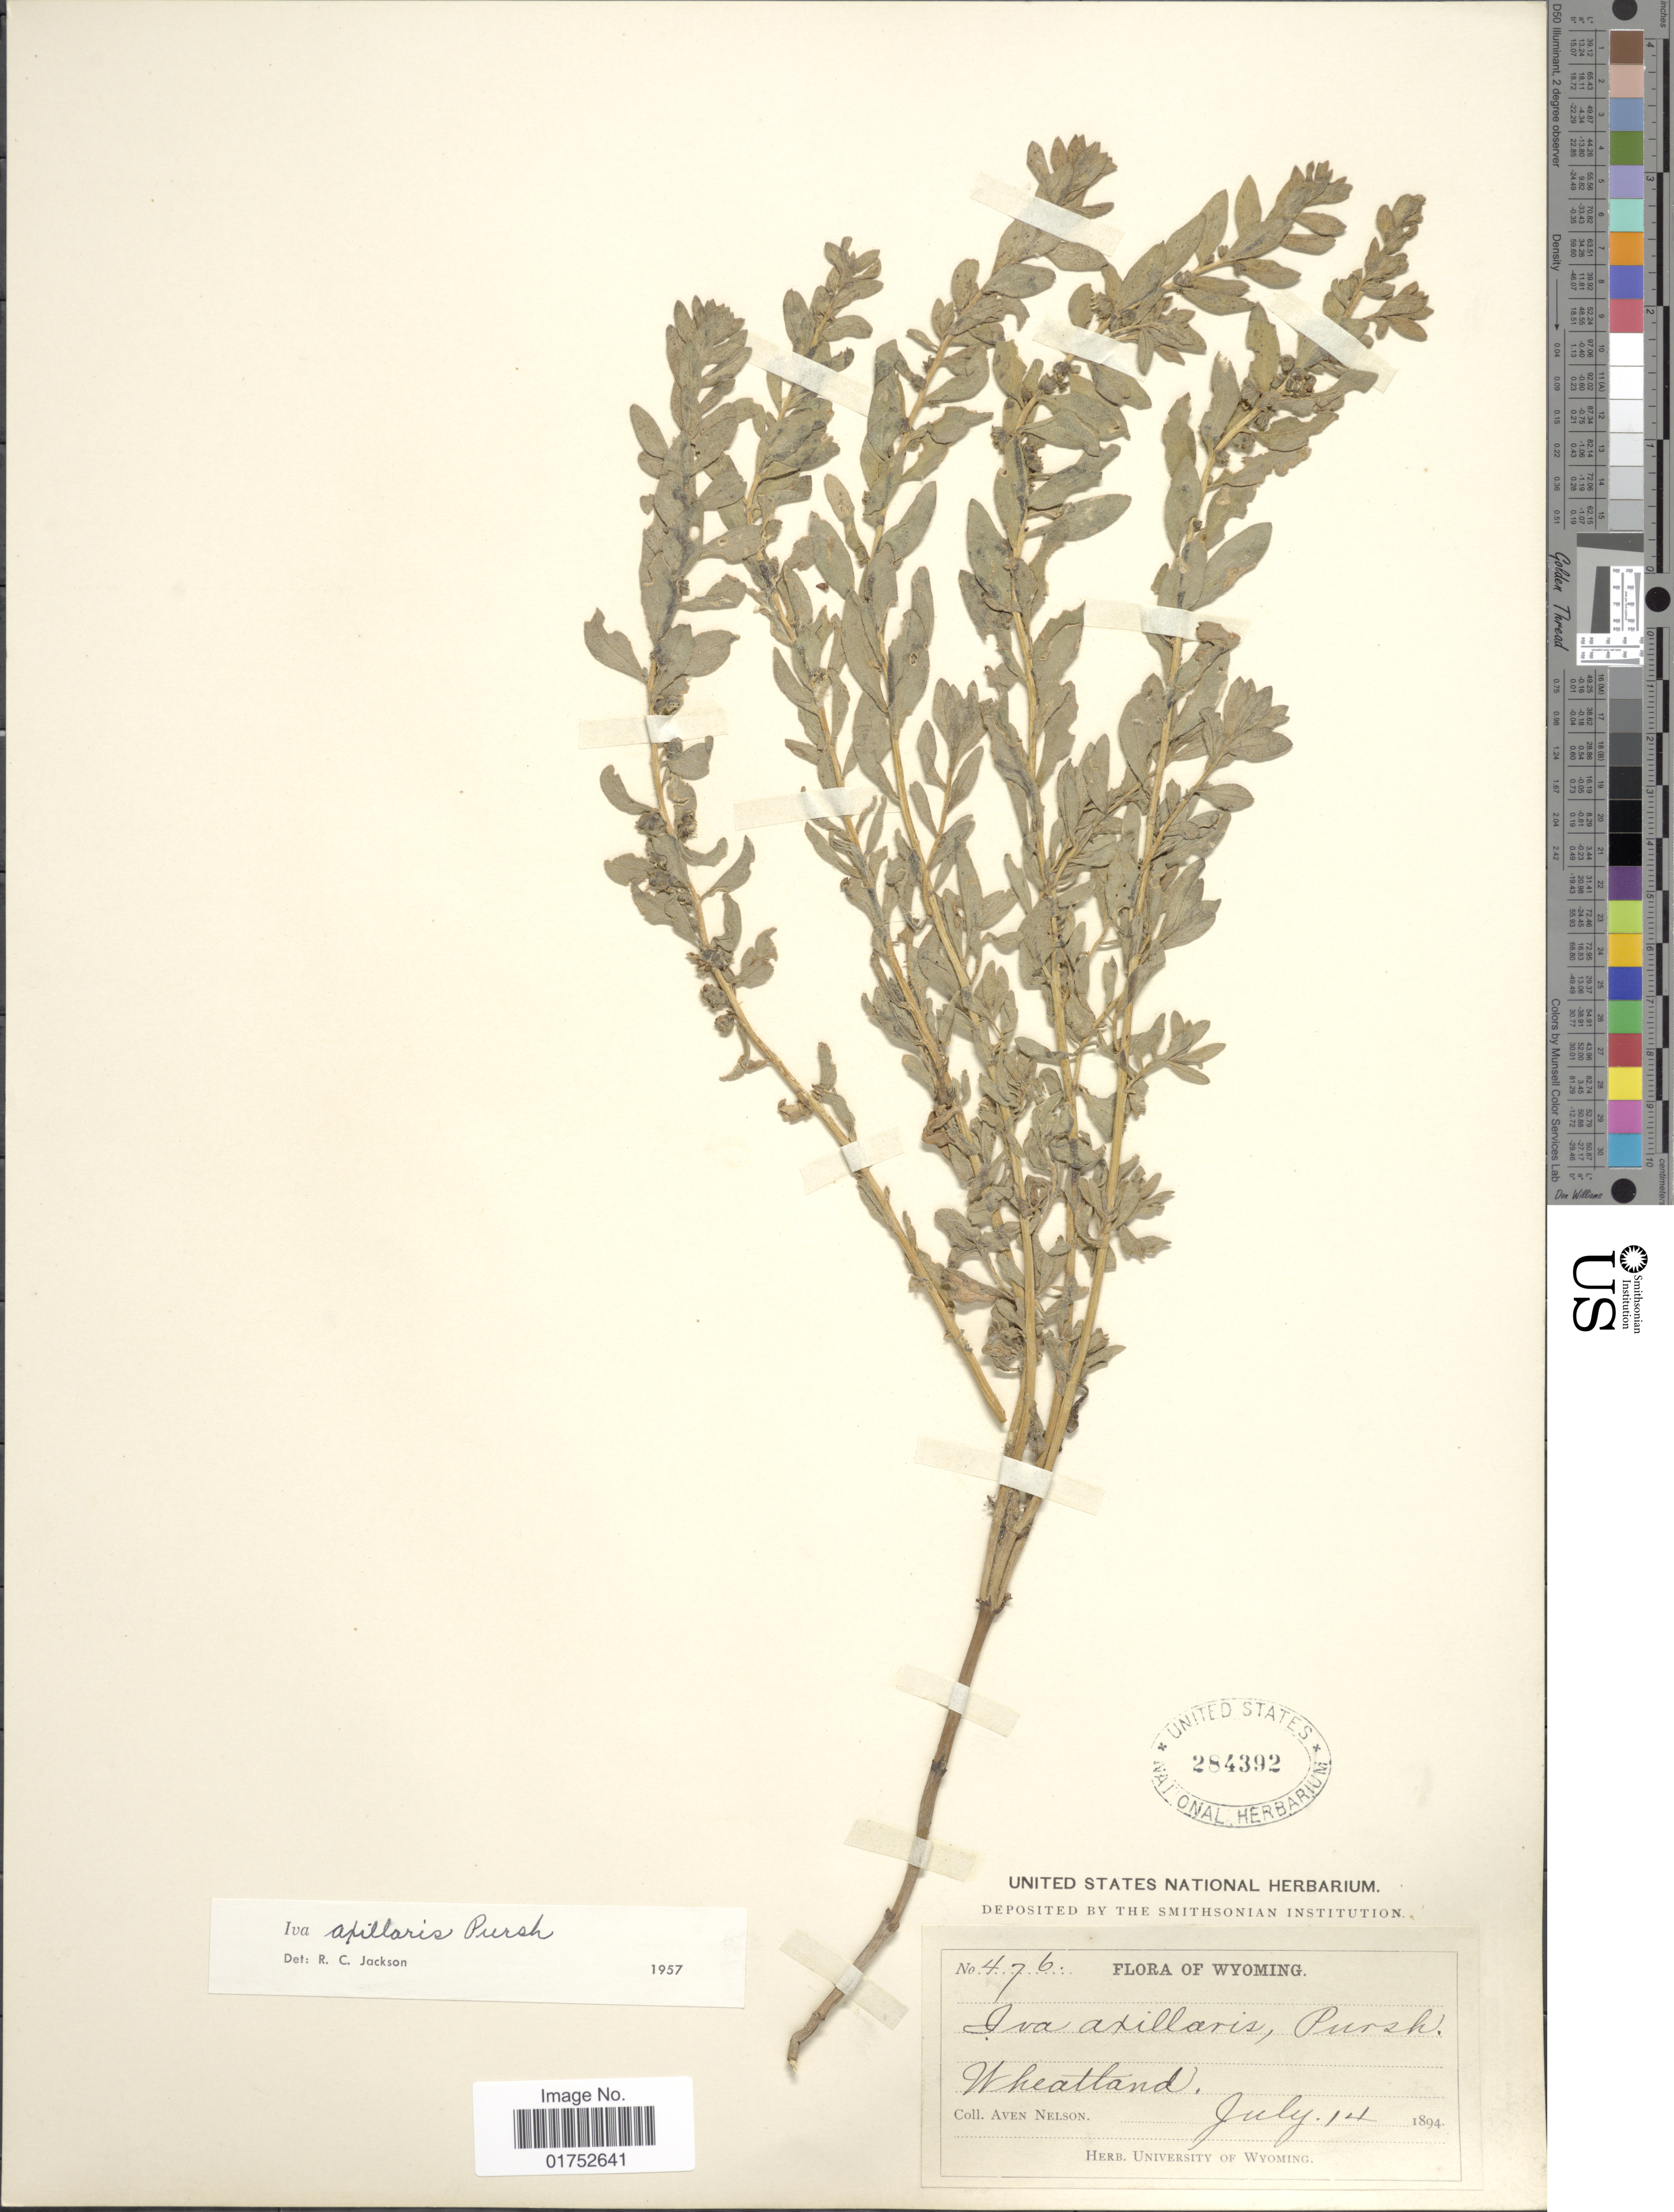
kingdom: Plantae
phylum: Tracheophyta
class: Magnoliopsida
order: Asterales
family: Asteraceae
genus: Iva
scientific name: Iva axillaris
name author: Pursh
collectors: A. Nelson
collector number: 476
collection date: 1894-07-14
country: United States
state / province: Wyoming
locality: Wheatland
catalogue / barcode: US 284392